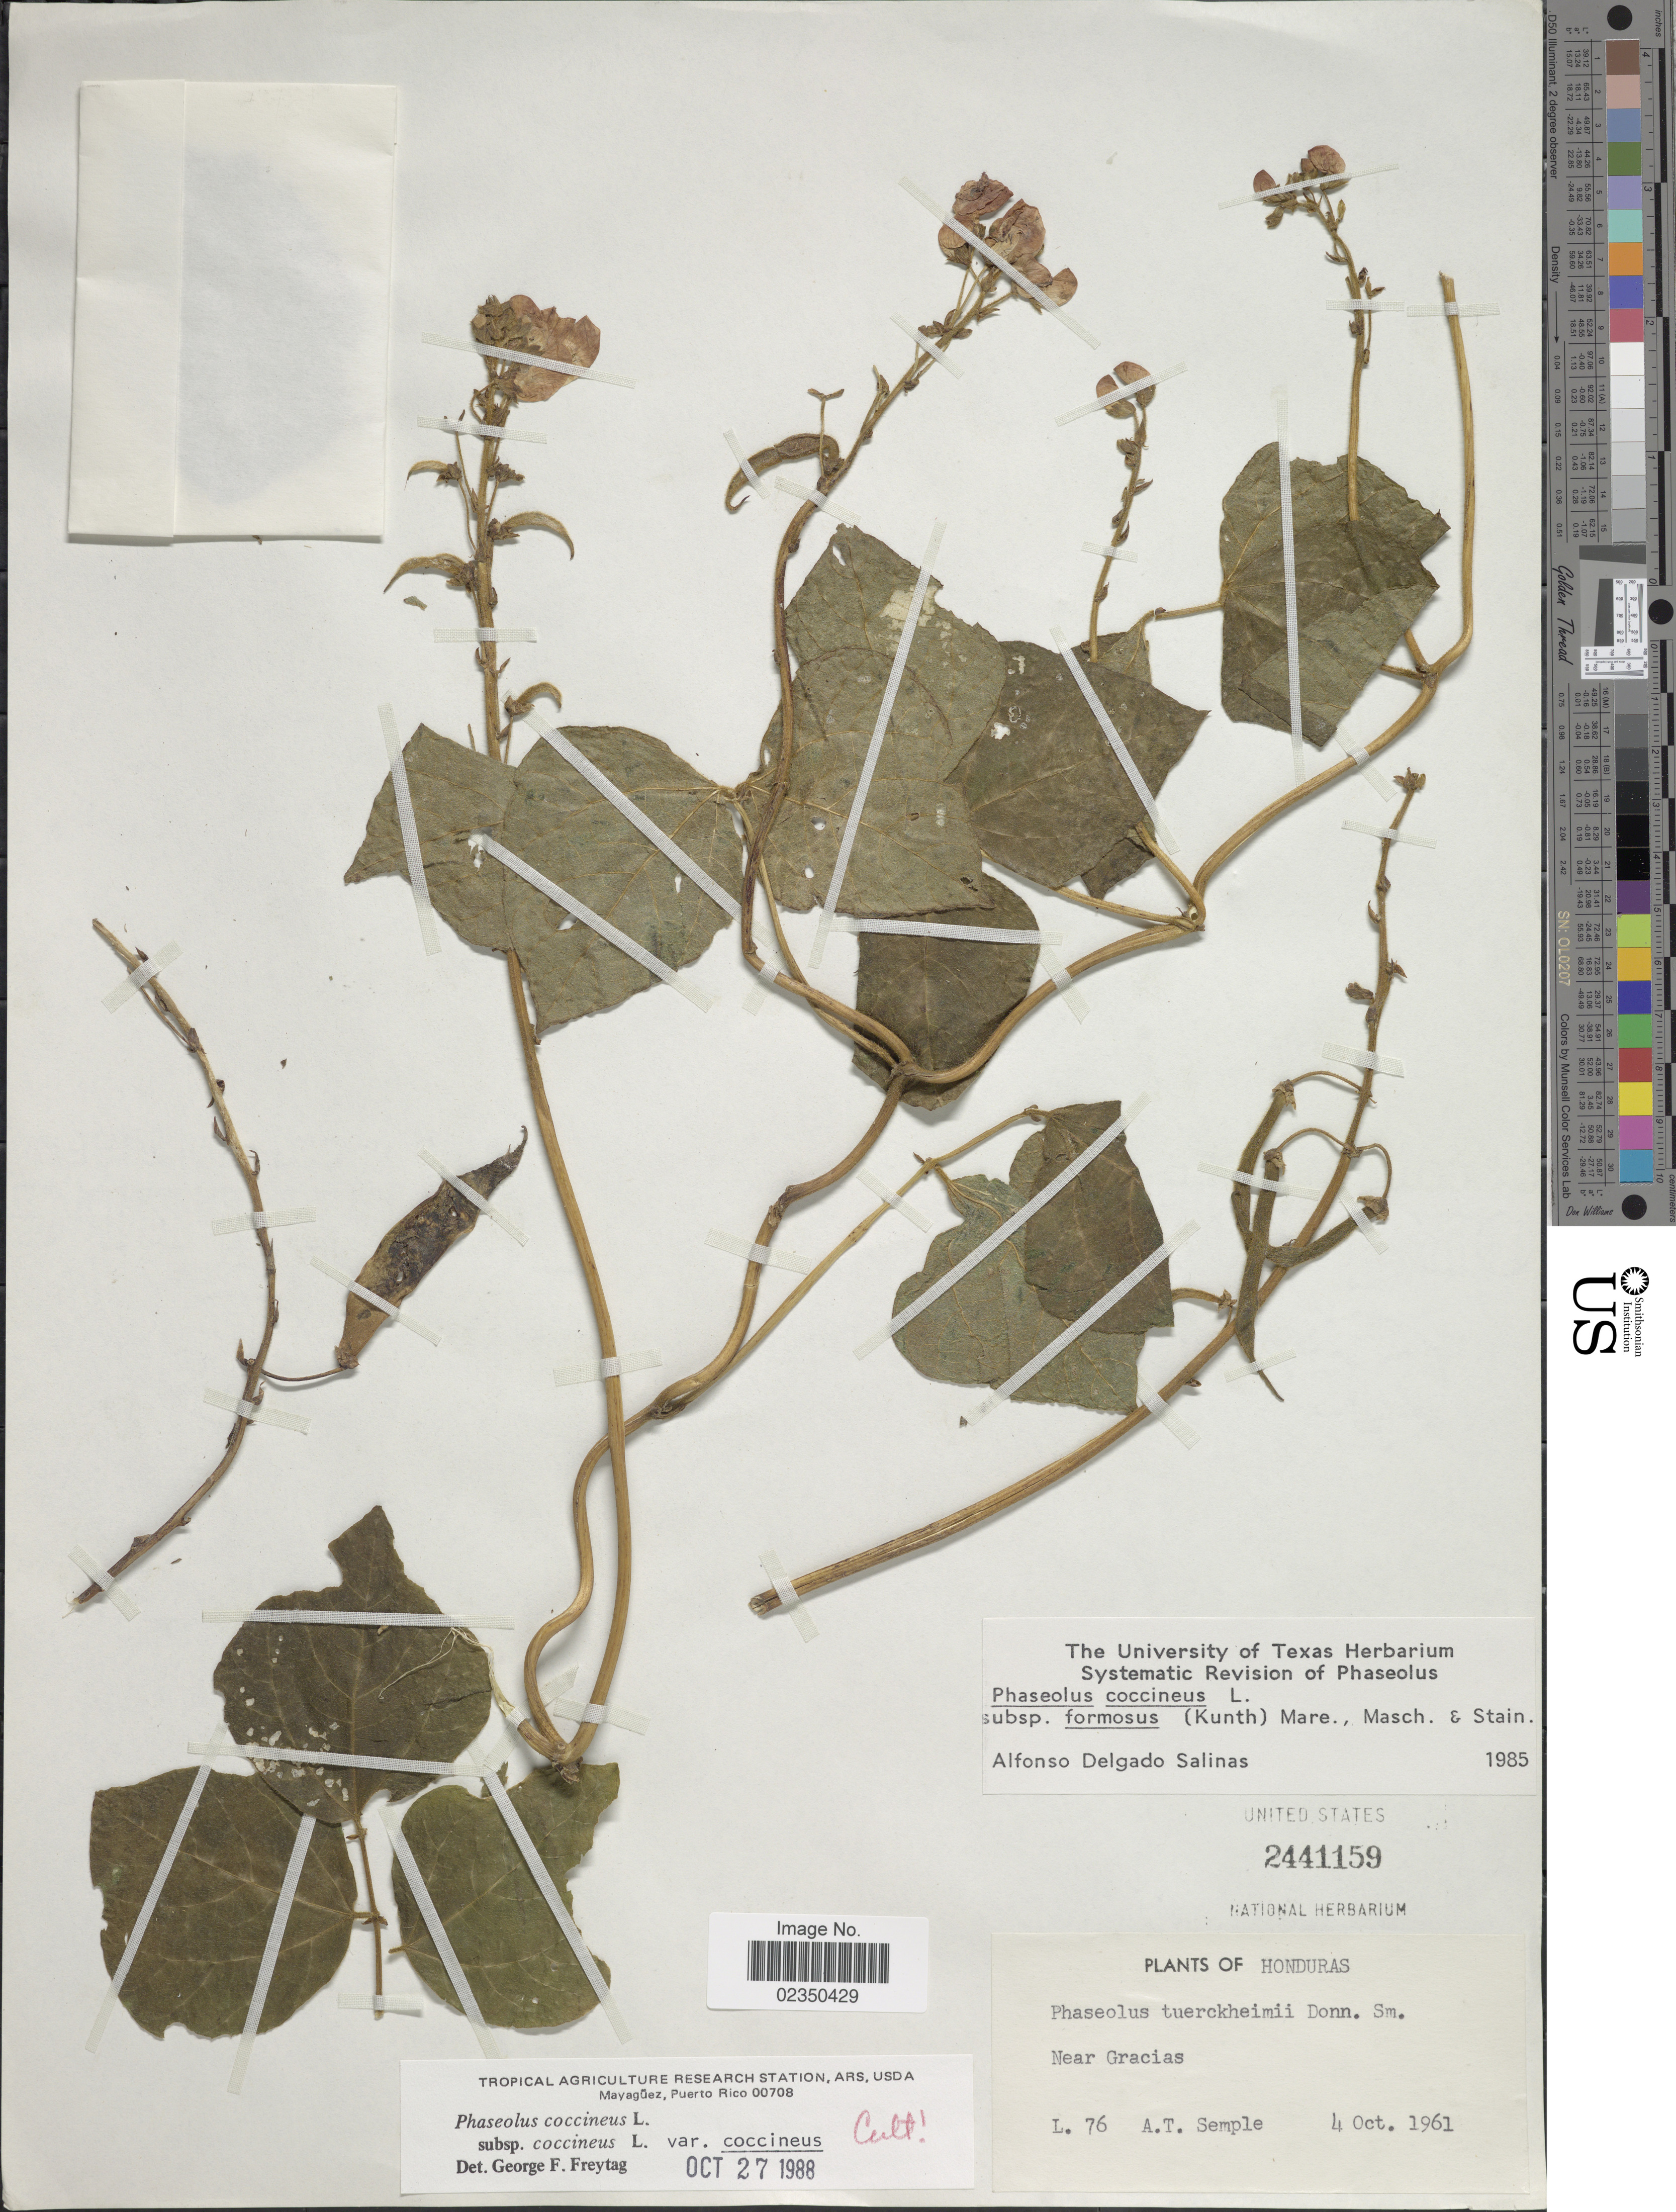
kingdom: Plantae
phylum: Tracheophyta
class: Magnoliopsida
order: Fabales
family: Fabaceae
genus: Phaseolus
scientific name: Phaseolus coccineus var. coccineus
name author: L.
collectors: A. Semple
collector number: L. 76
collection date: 1961-10-04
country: Honduras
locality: Near Gracias.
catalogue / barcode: US 2441159